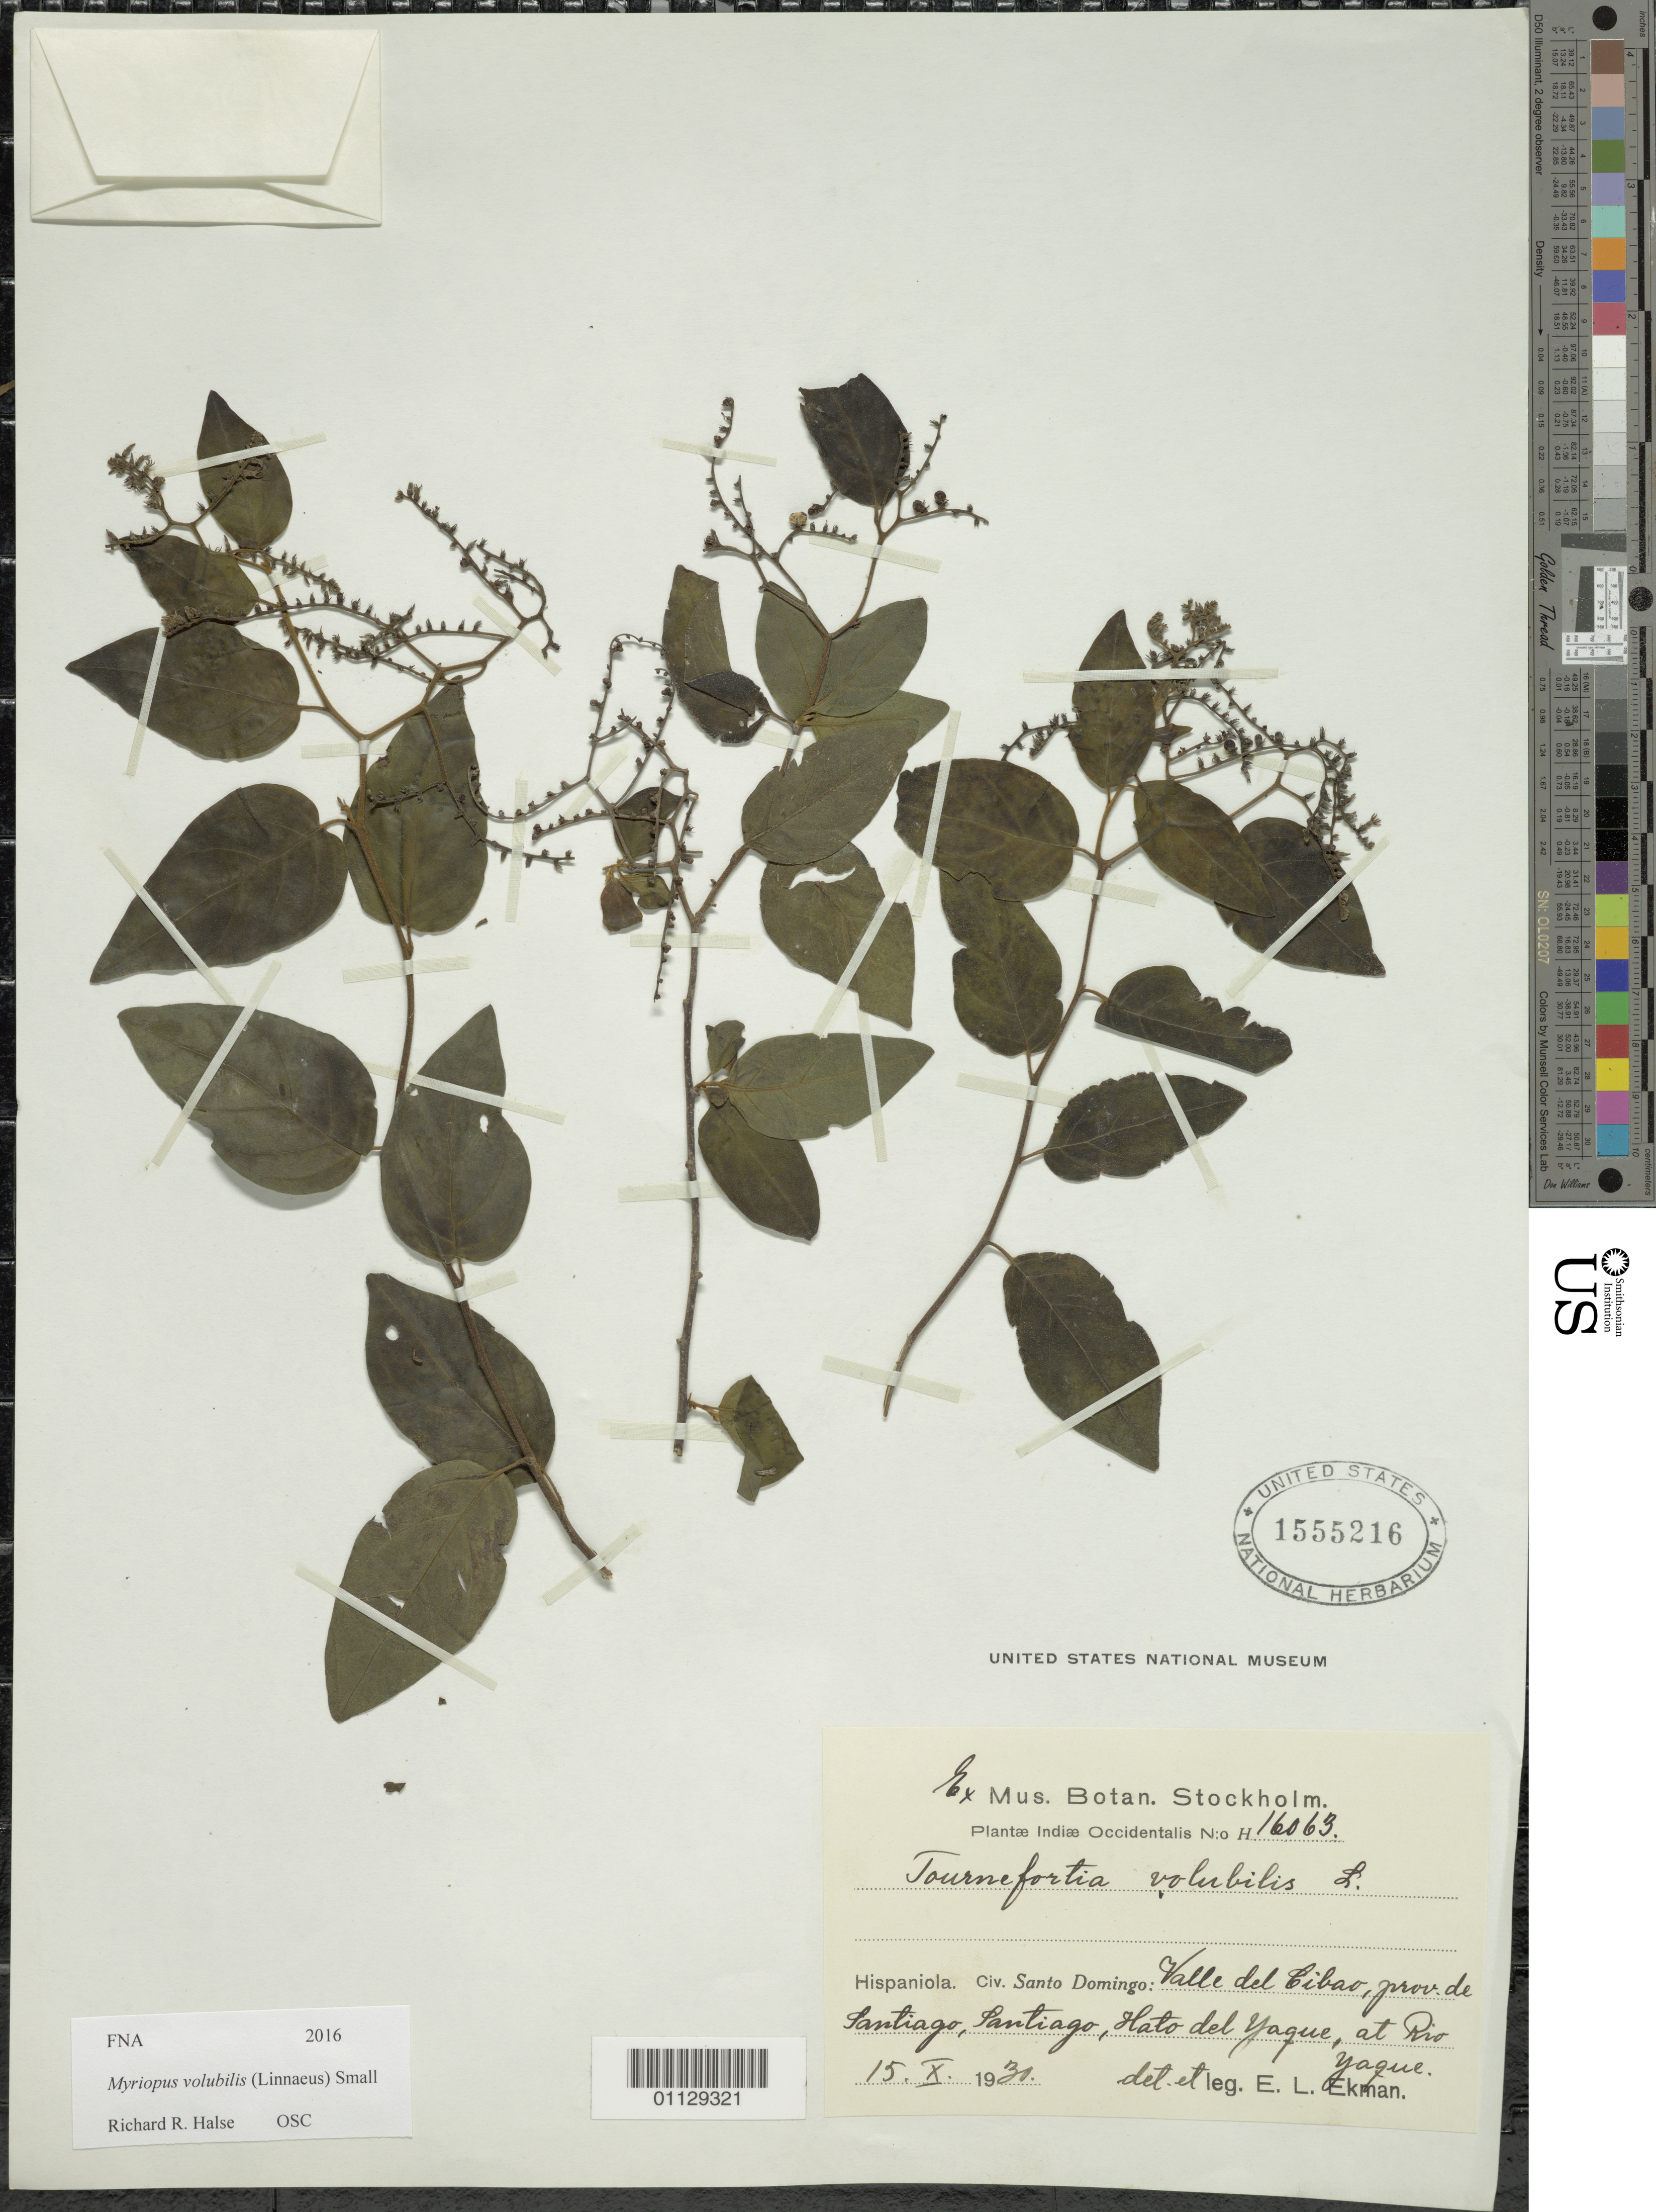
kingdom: Plantae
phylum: Tracheophyta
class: Magnoliopsida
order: Boraginales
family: Heliotropiaceae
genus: Tournefortia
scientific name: Tournefortia volubilis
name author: L.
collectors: E. L. Ekman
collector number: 16063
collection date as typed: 15 Oct 1930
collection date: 1930-10-15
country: Dominican Republic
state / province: Santo Domingo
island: Hispaniola I.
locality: Vallee del Cibao, Prov. de Santiago, Santiago, Hato del Yague et Rio yague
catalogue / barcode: US 1555216